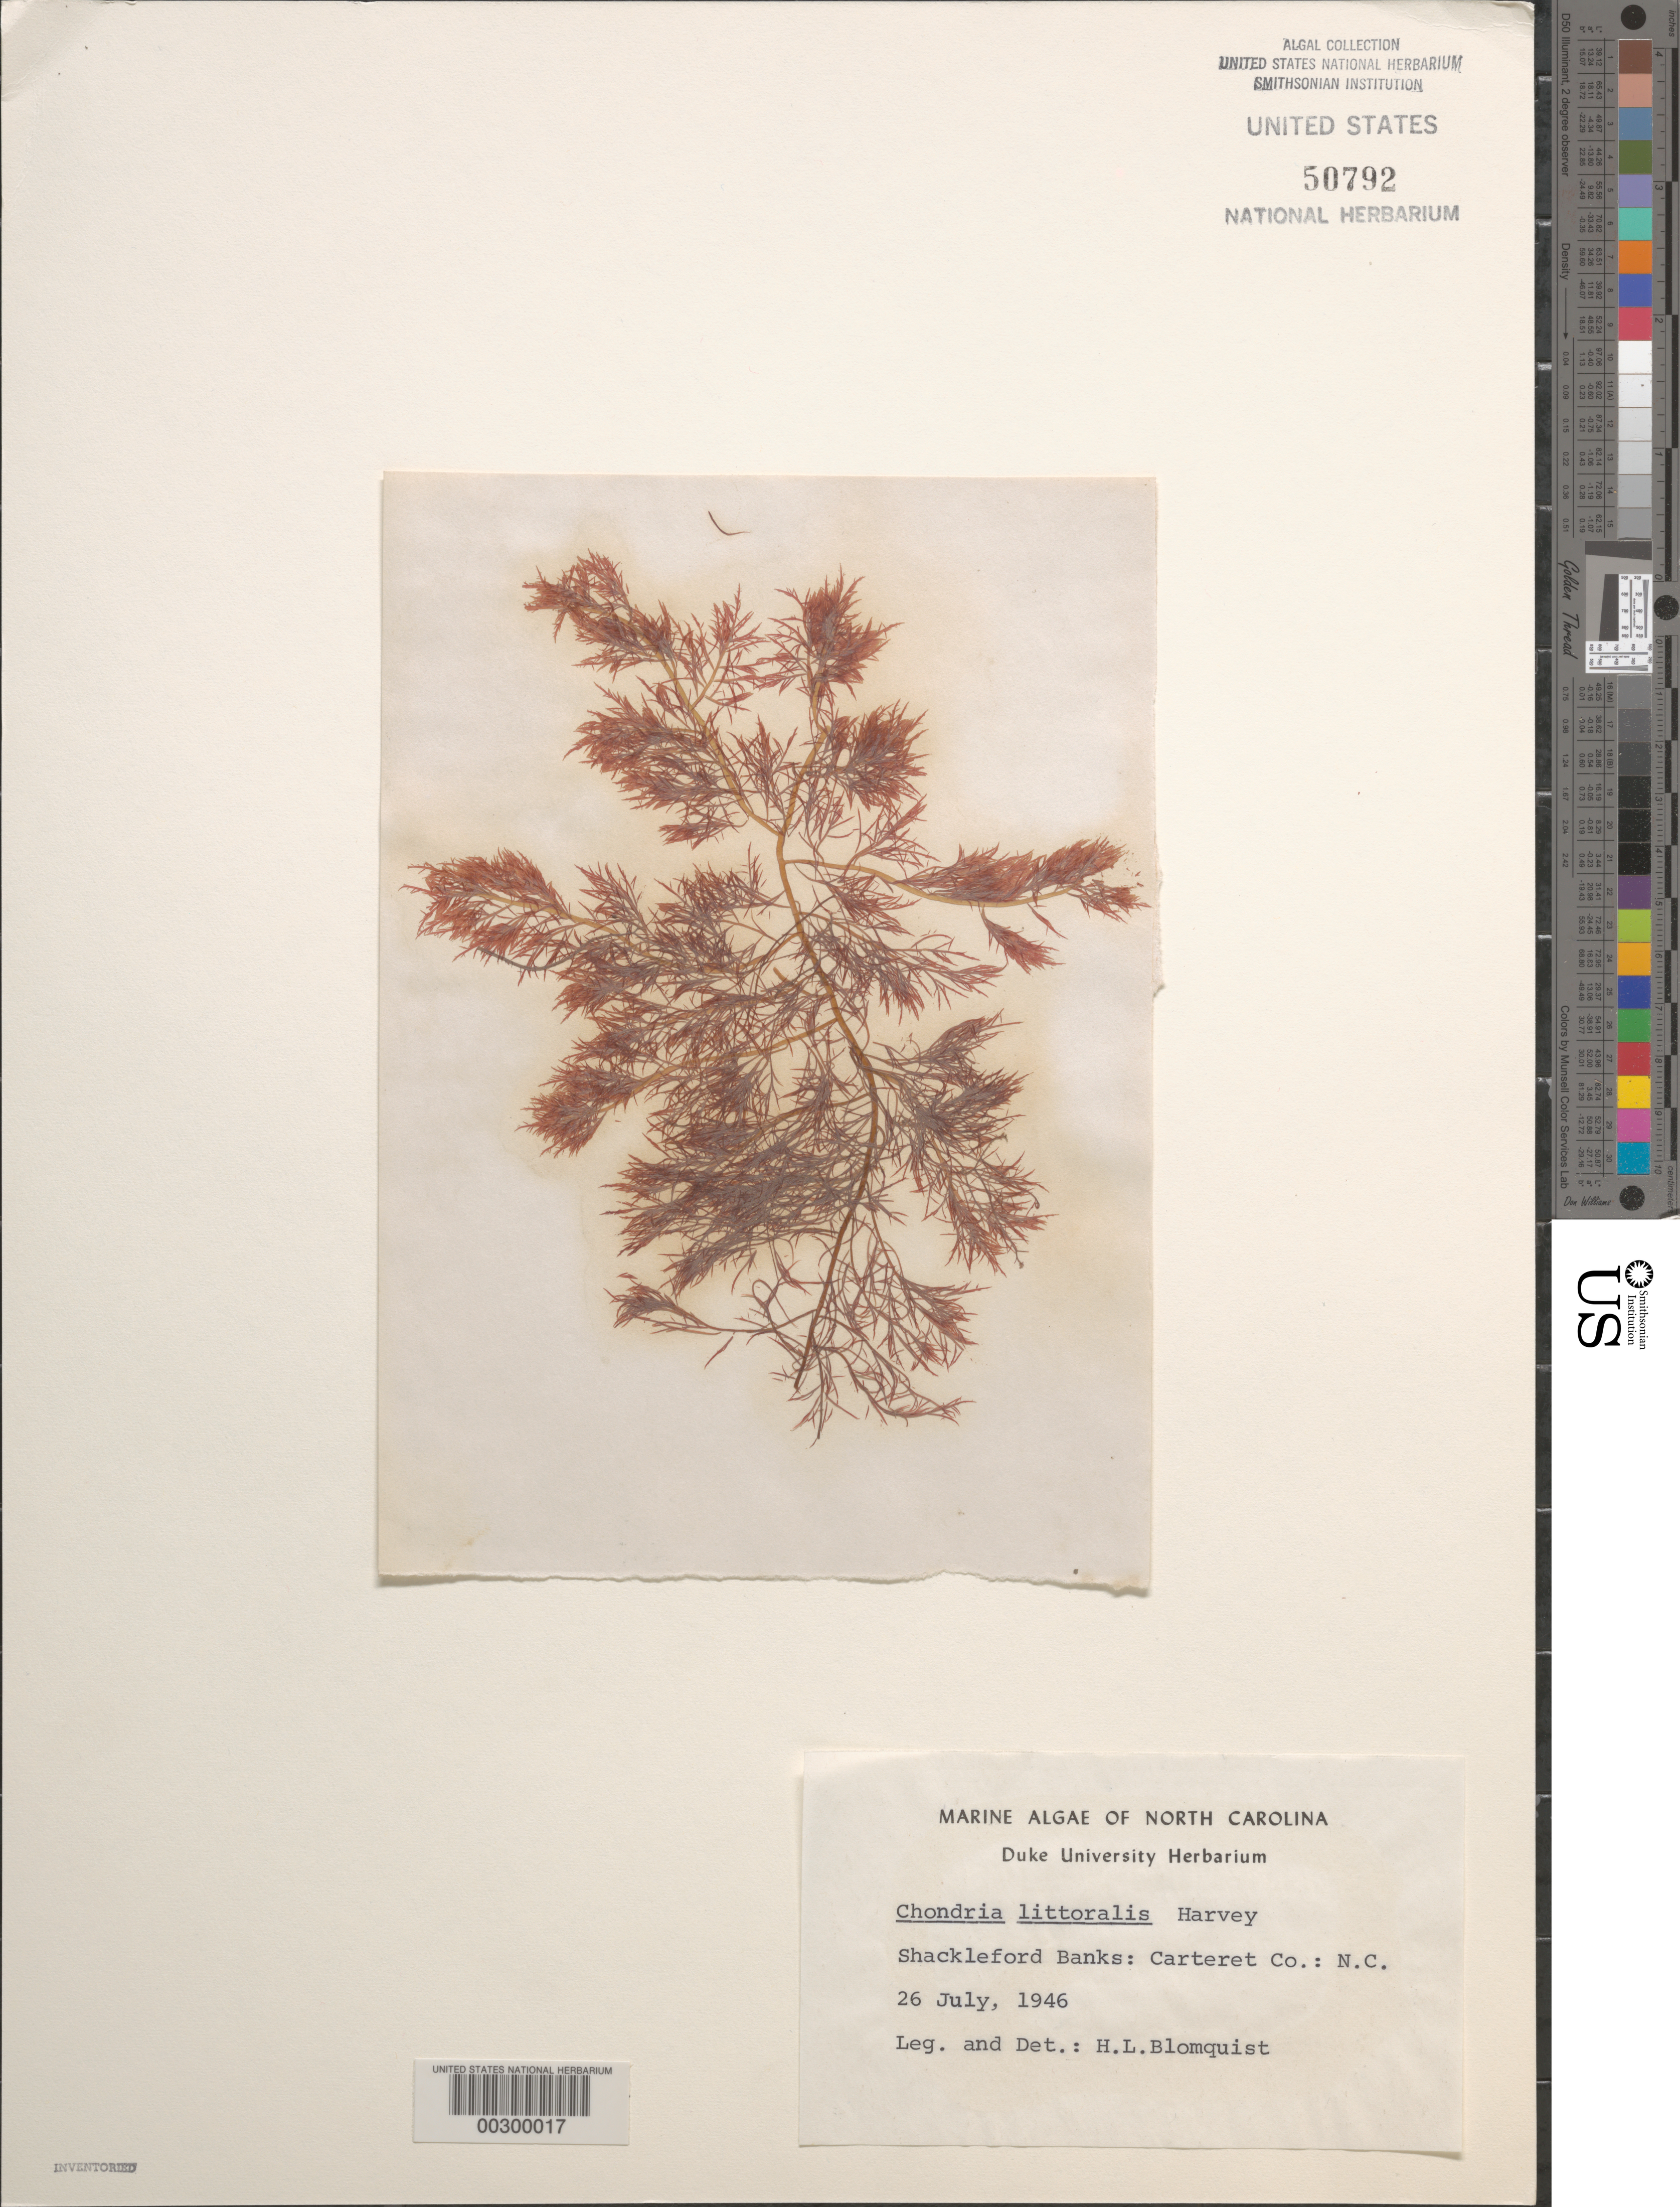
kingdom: Plantae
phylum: Rhodophyta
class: Florideophyceae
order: Ceramiales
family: Rhodomelaceae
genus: Chondria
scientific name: Chondria littoralis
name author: Harv.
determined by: Blomquist, H. L.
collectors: H. Blomquist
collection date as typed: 26 Jul 1946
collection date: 1946-07-26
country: United States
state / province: North Carolina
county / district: Carteret County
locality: Shackleford Banks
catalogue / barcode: US 50792